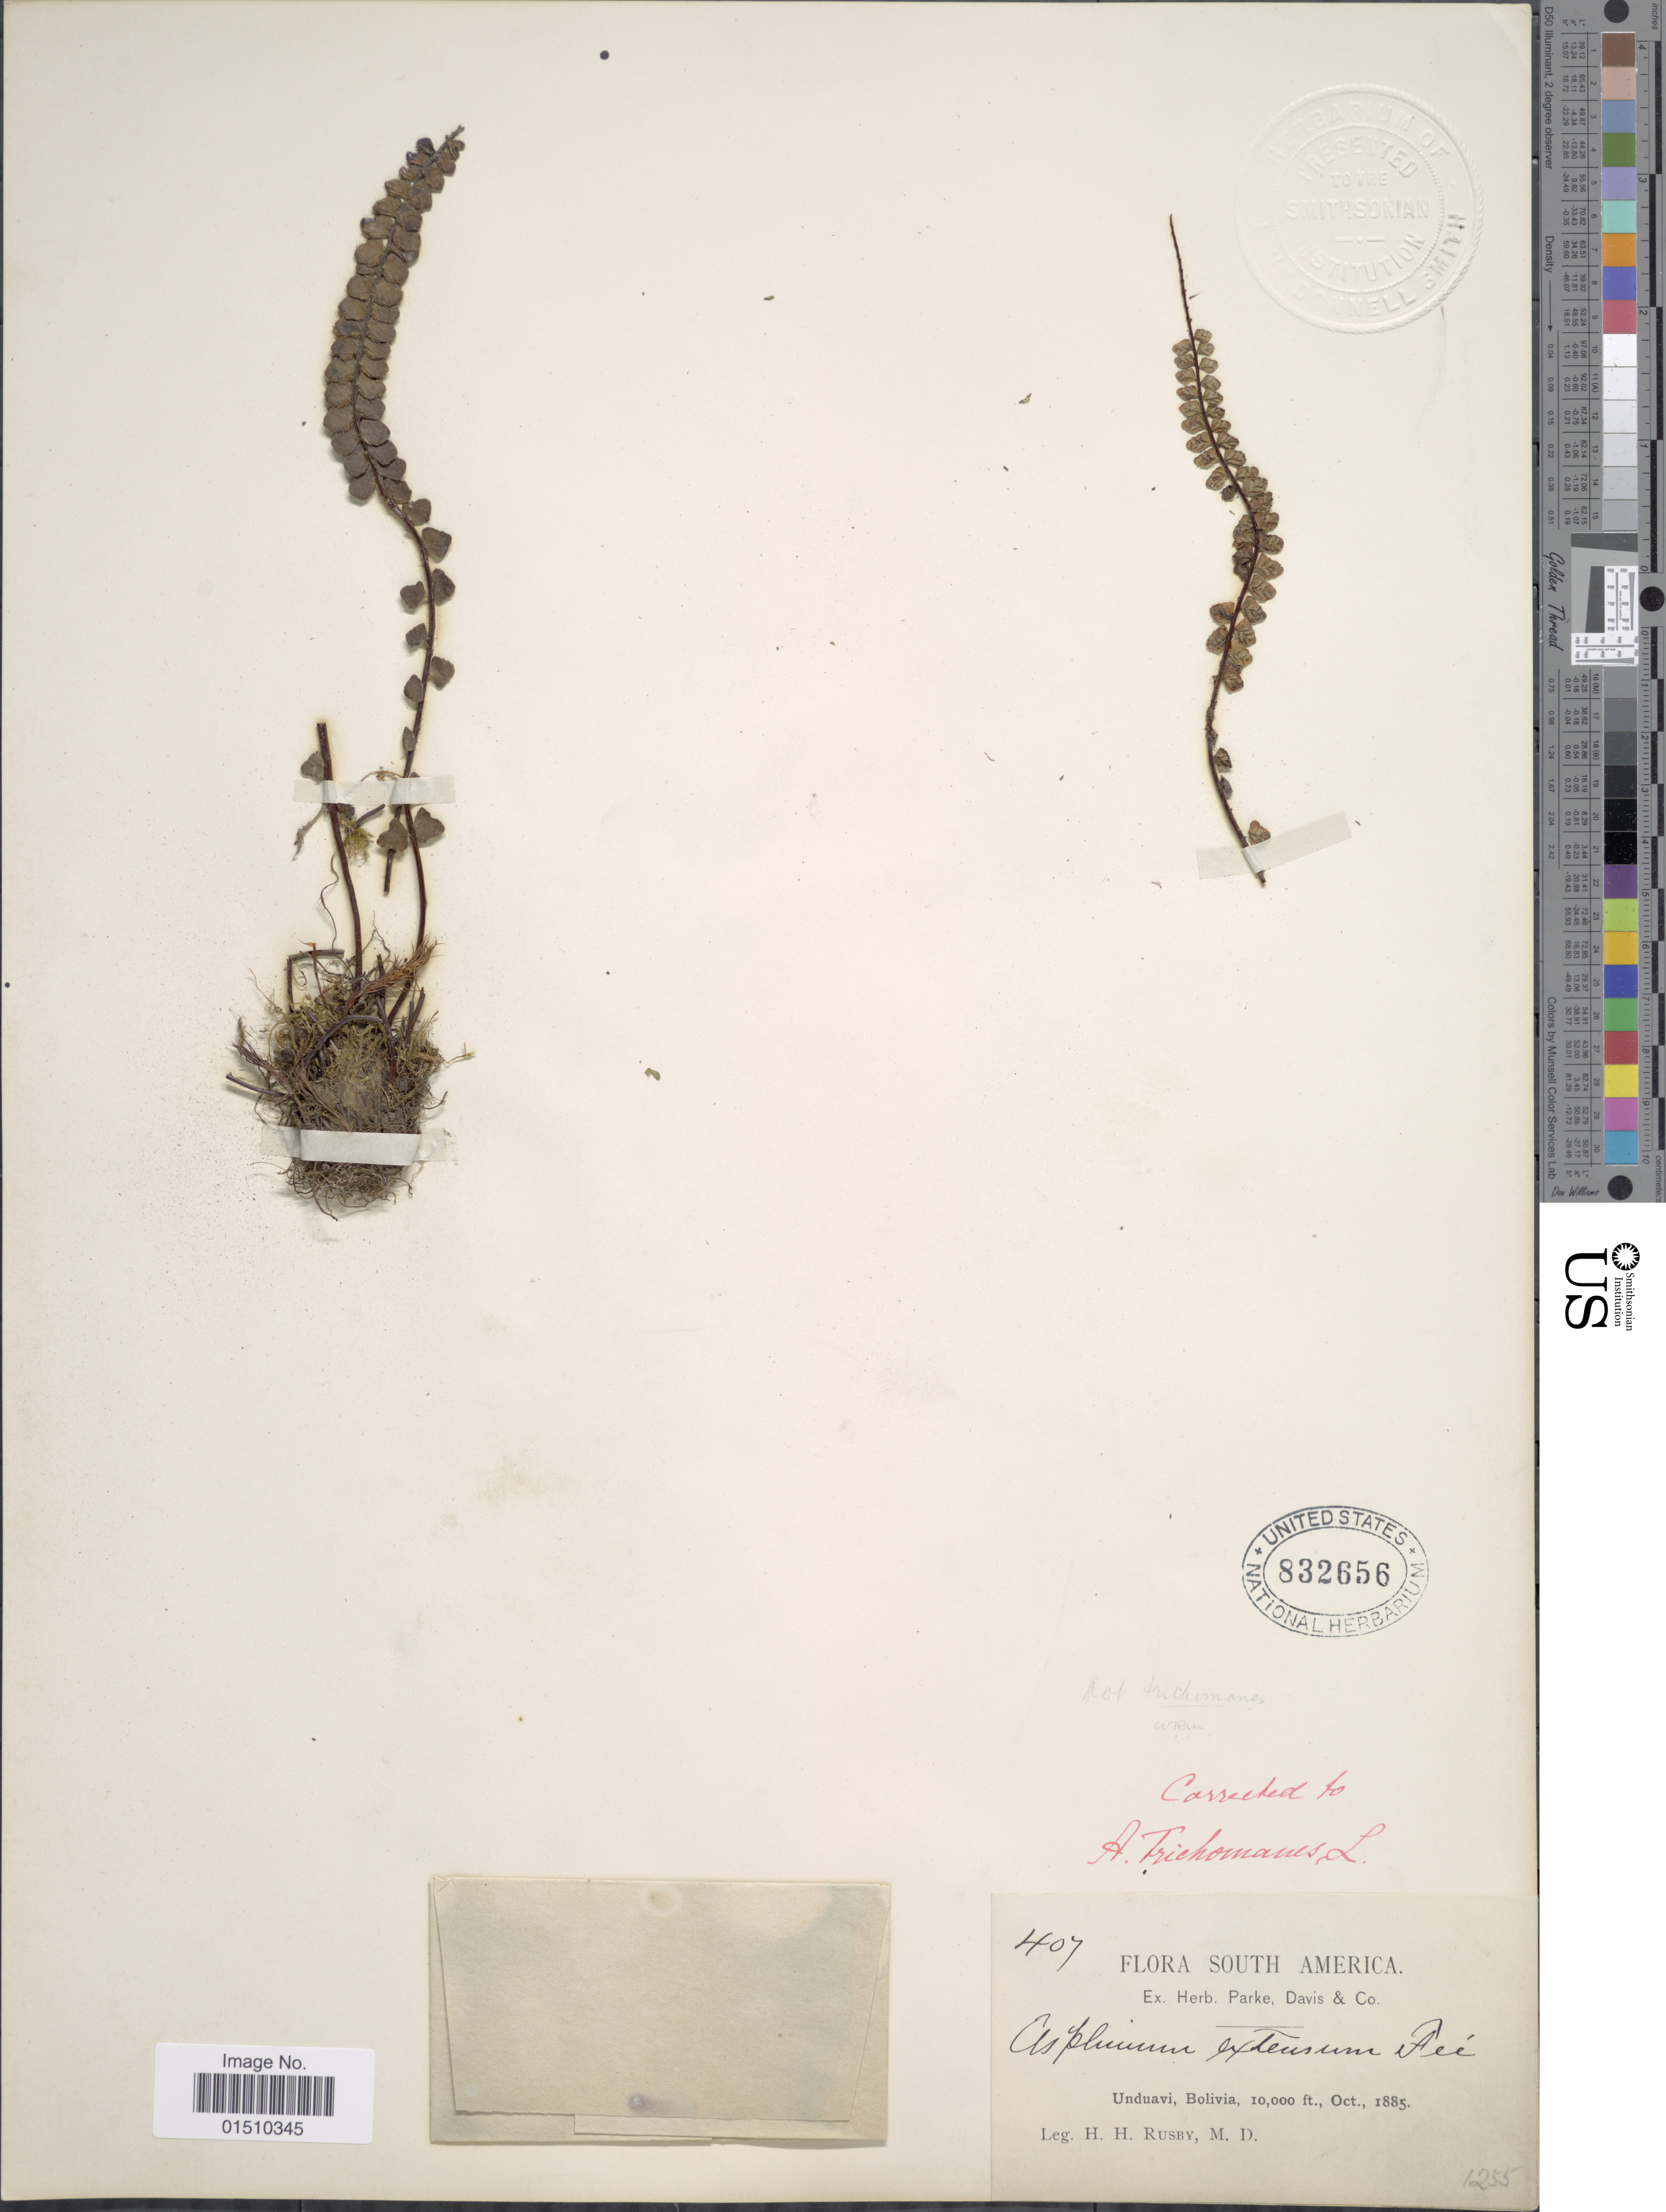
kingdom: Plantae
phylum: Tracheophyta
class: Polypodiopsida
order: Polypodiales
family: Aspleniaceae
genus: Asplenium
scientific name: Asplenium castaneum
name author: Schltdl. & Cham.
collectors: H. H. Rusby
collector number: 407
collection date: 1885-10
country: Bolivia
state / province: La Paz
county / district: Nor Yungas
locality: Unduavi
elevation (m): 3048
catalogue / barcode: US 832656